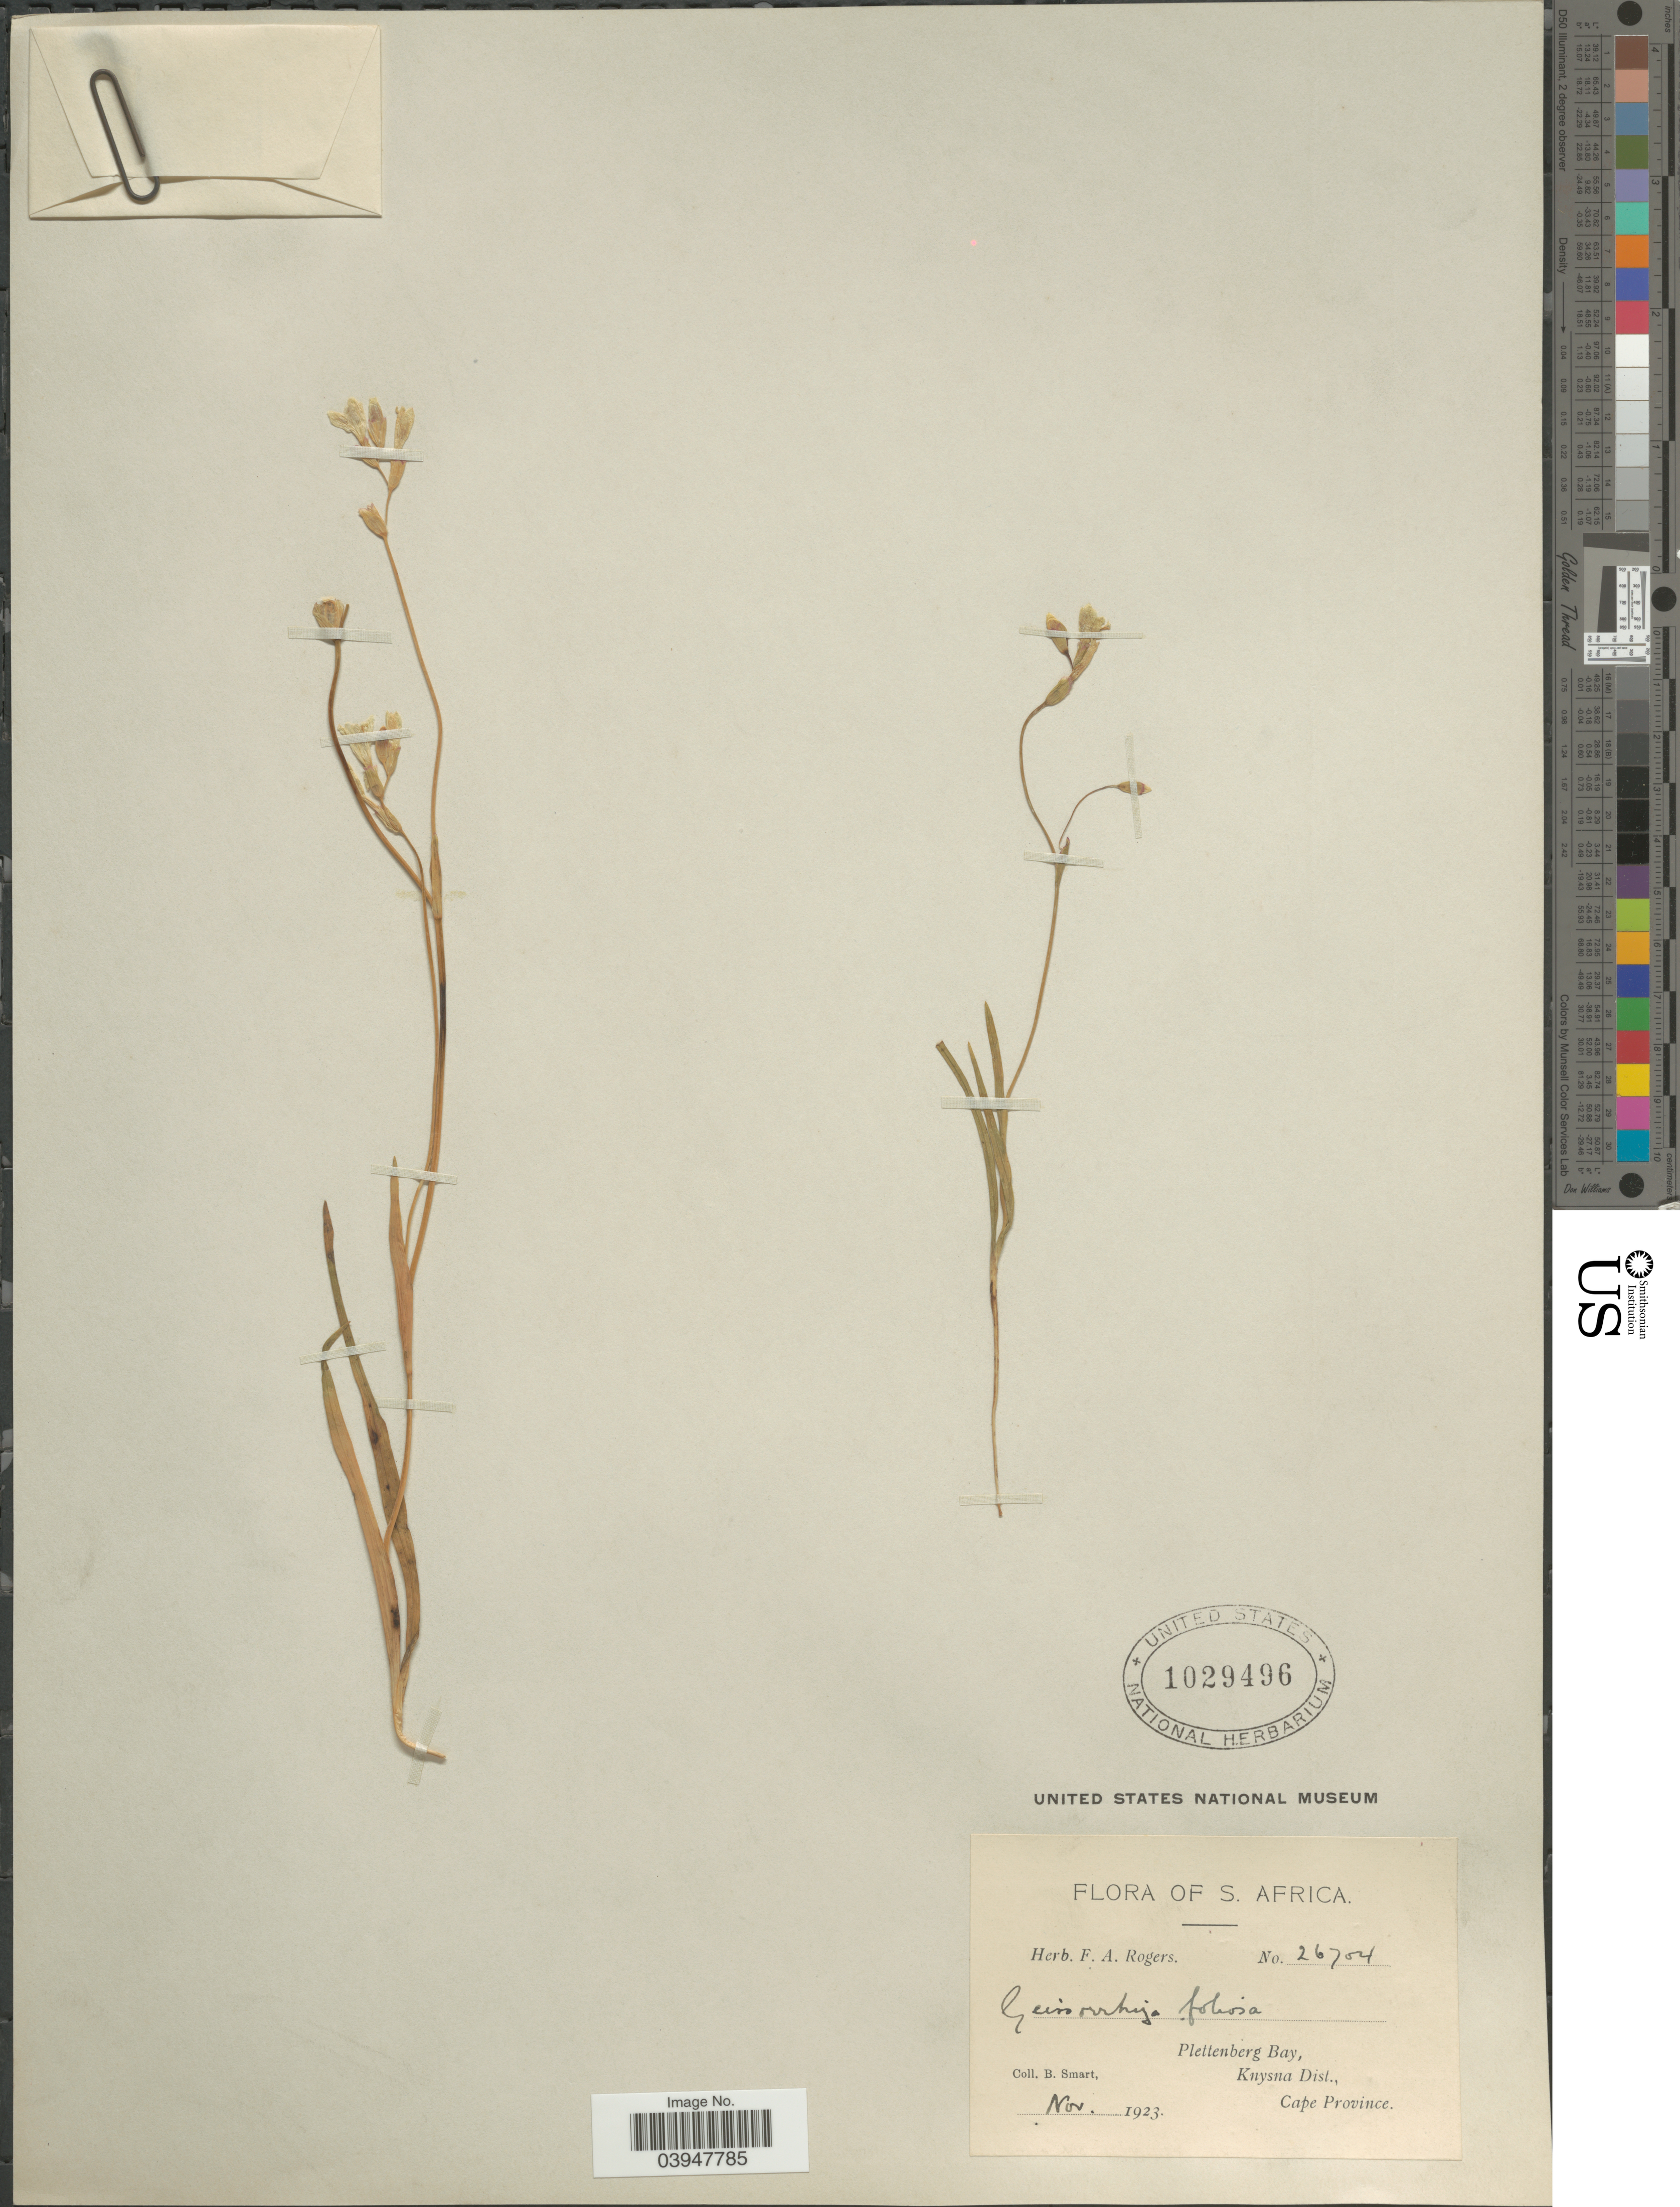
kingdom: Plantae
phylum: Tracheophyta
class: Liliopsida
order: Asparagales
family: Iridaceae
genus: Geissorhiza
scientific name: Geissorhiza foliosa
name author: Klatt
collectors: B. Smart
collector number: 26704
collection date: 1923-11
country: South Africa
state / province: Western Cape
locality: Plettenberg Bay, Knysna Dist.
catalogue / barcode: US 1029496